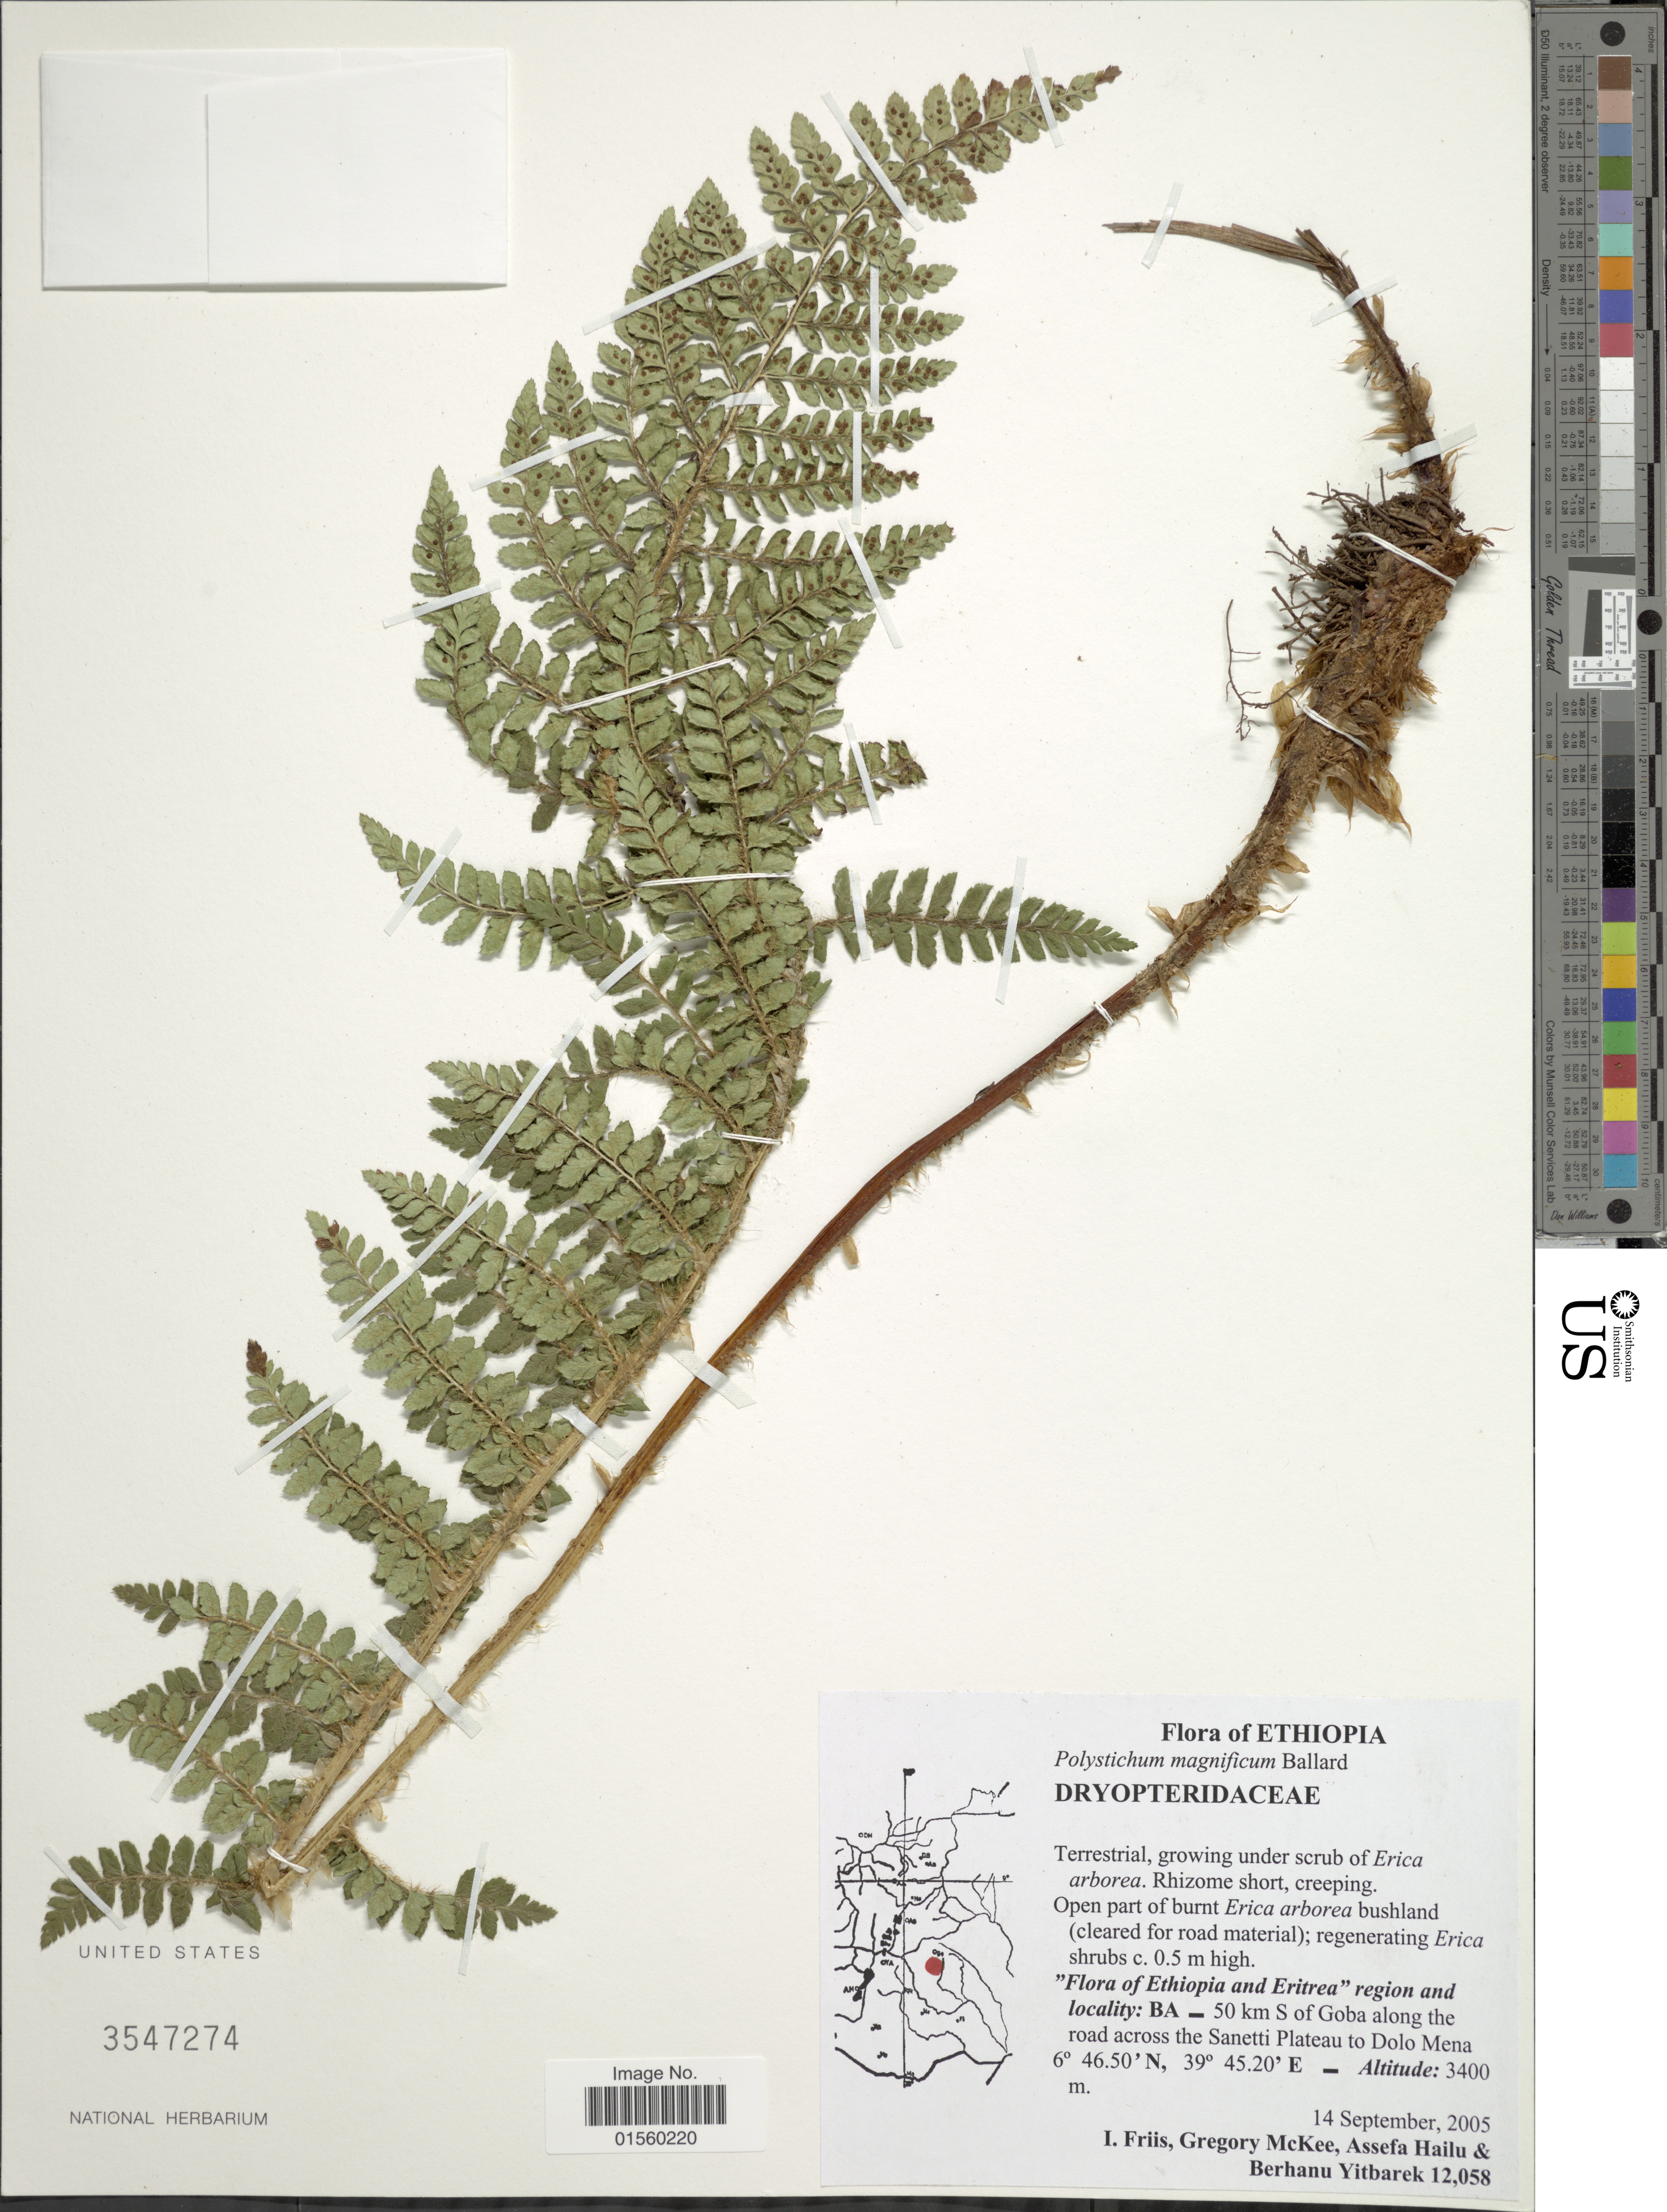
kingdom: Plantae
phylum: Tracheophyta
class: Polypodiopsida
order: Polypodiales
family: Dryopteridaceae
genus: Polystichum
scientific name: Polystichum magnificum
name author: Ballard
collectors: I. Friis, G. S. McKee, A. Hailu & B. Yitbarek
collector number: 12058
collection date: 2005-09-14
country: Ethiopia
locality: BA _ 50 km S of Goba along the road across the Sanetti Plateau to Dolo Mena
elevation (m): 3400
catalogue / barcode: US 3547274